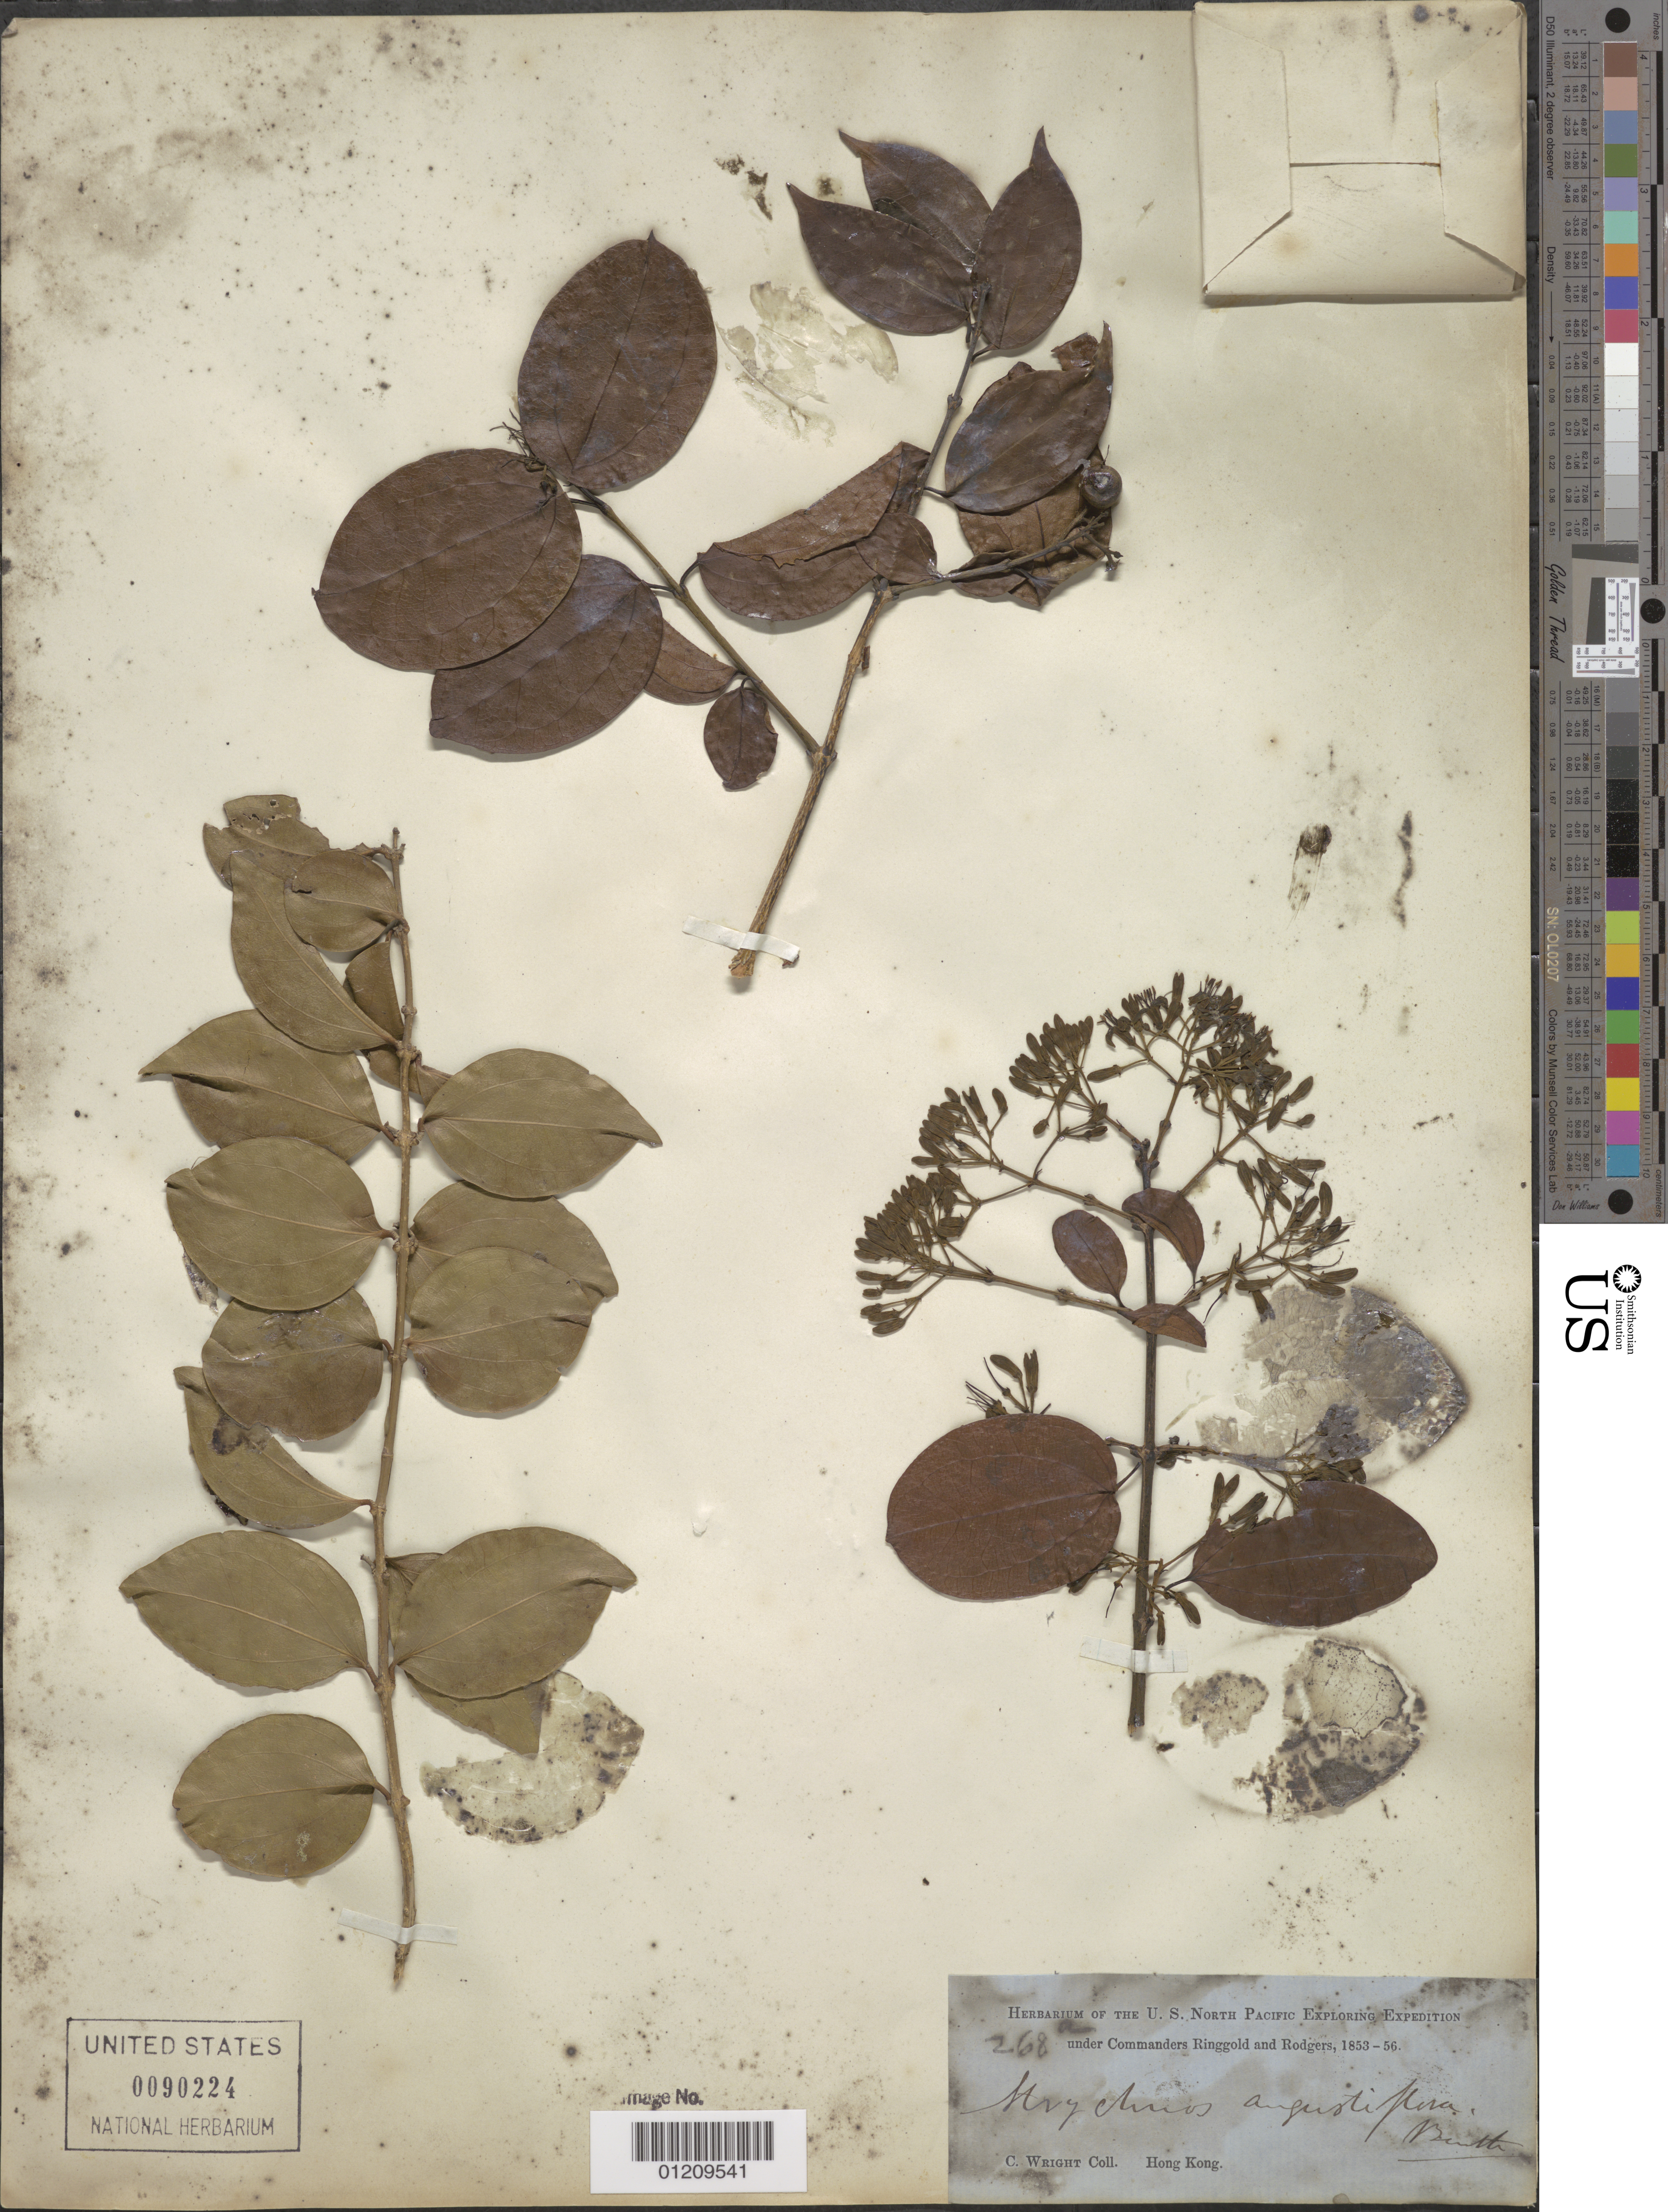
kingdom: Plantae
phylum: Tracheophyta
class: Magnoliopsida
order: Gentianales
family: Loganiaceae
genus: Strychnos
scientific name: Strychnos angustiflora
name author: Benth.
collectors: C. Wright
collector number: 268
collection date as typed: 1853 to -- -- 1856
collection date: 1853/1856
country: China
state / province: Hong Kong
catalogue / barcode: US 90224